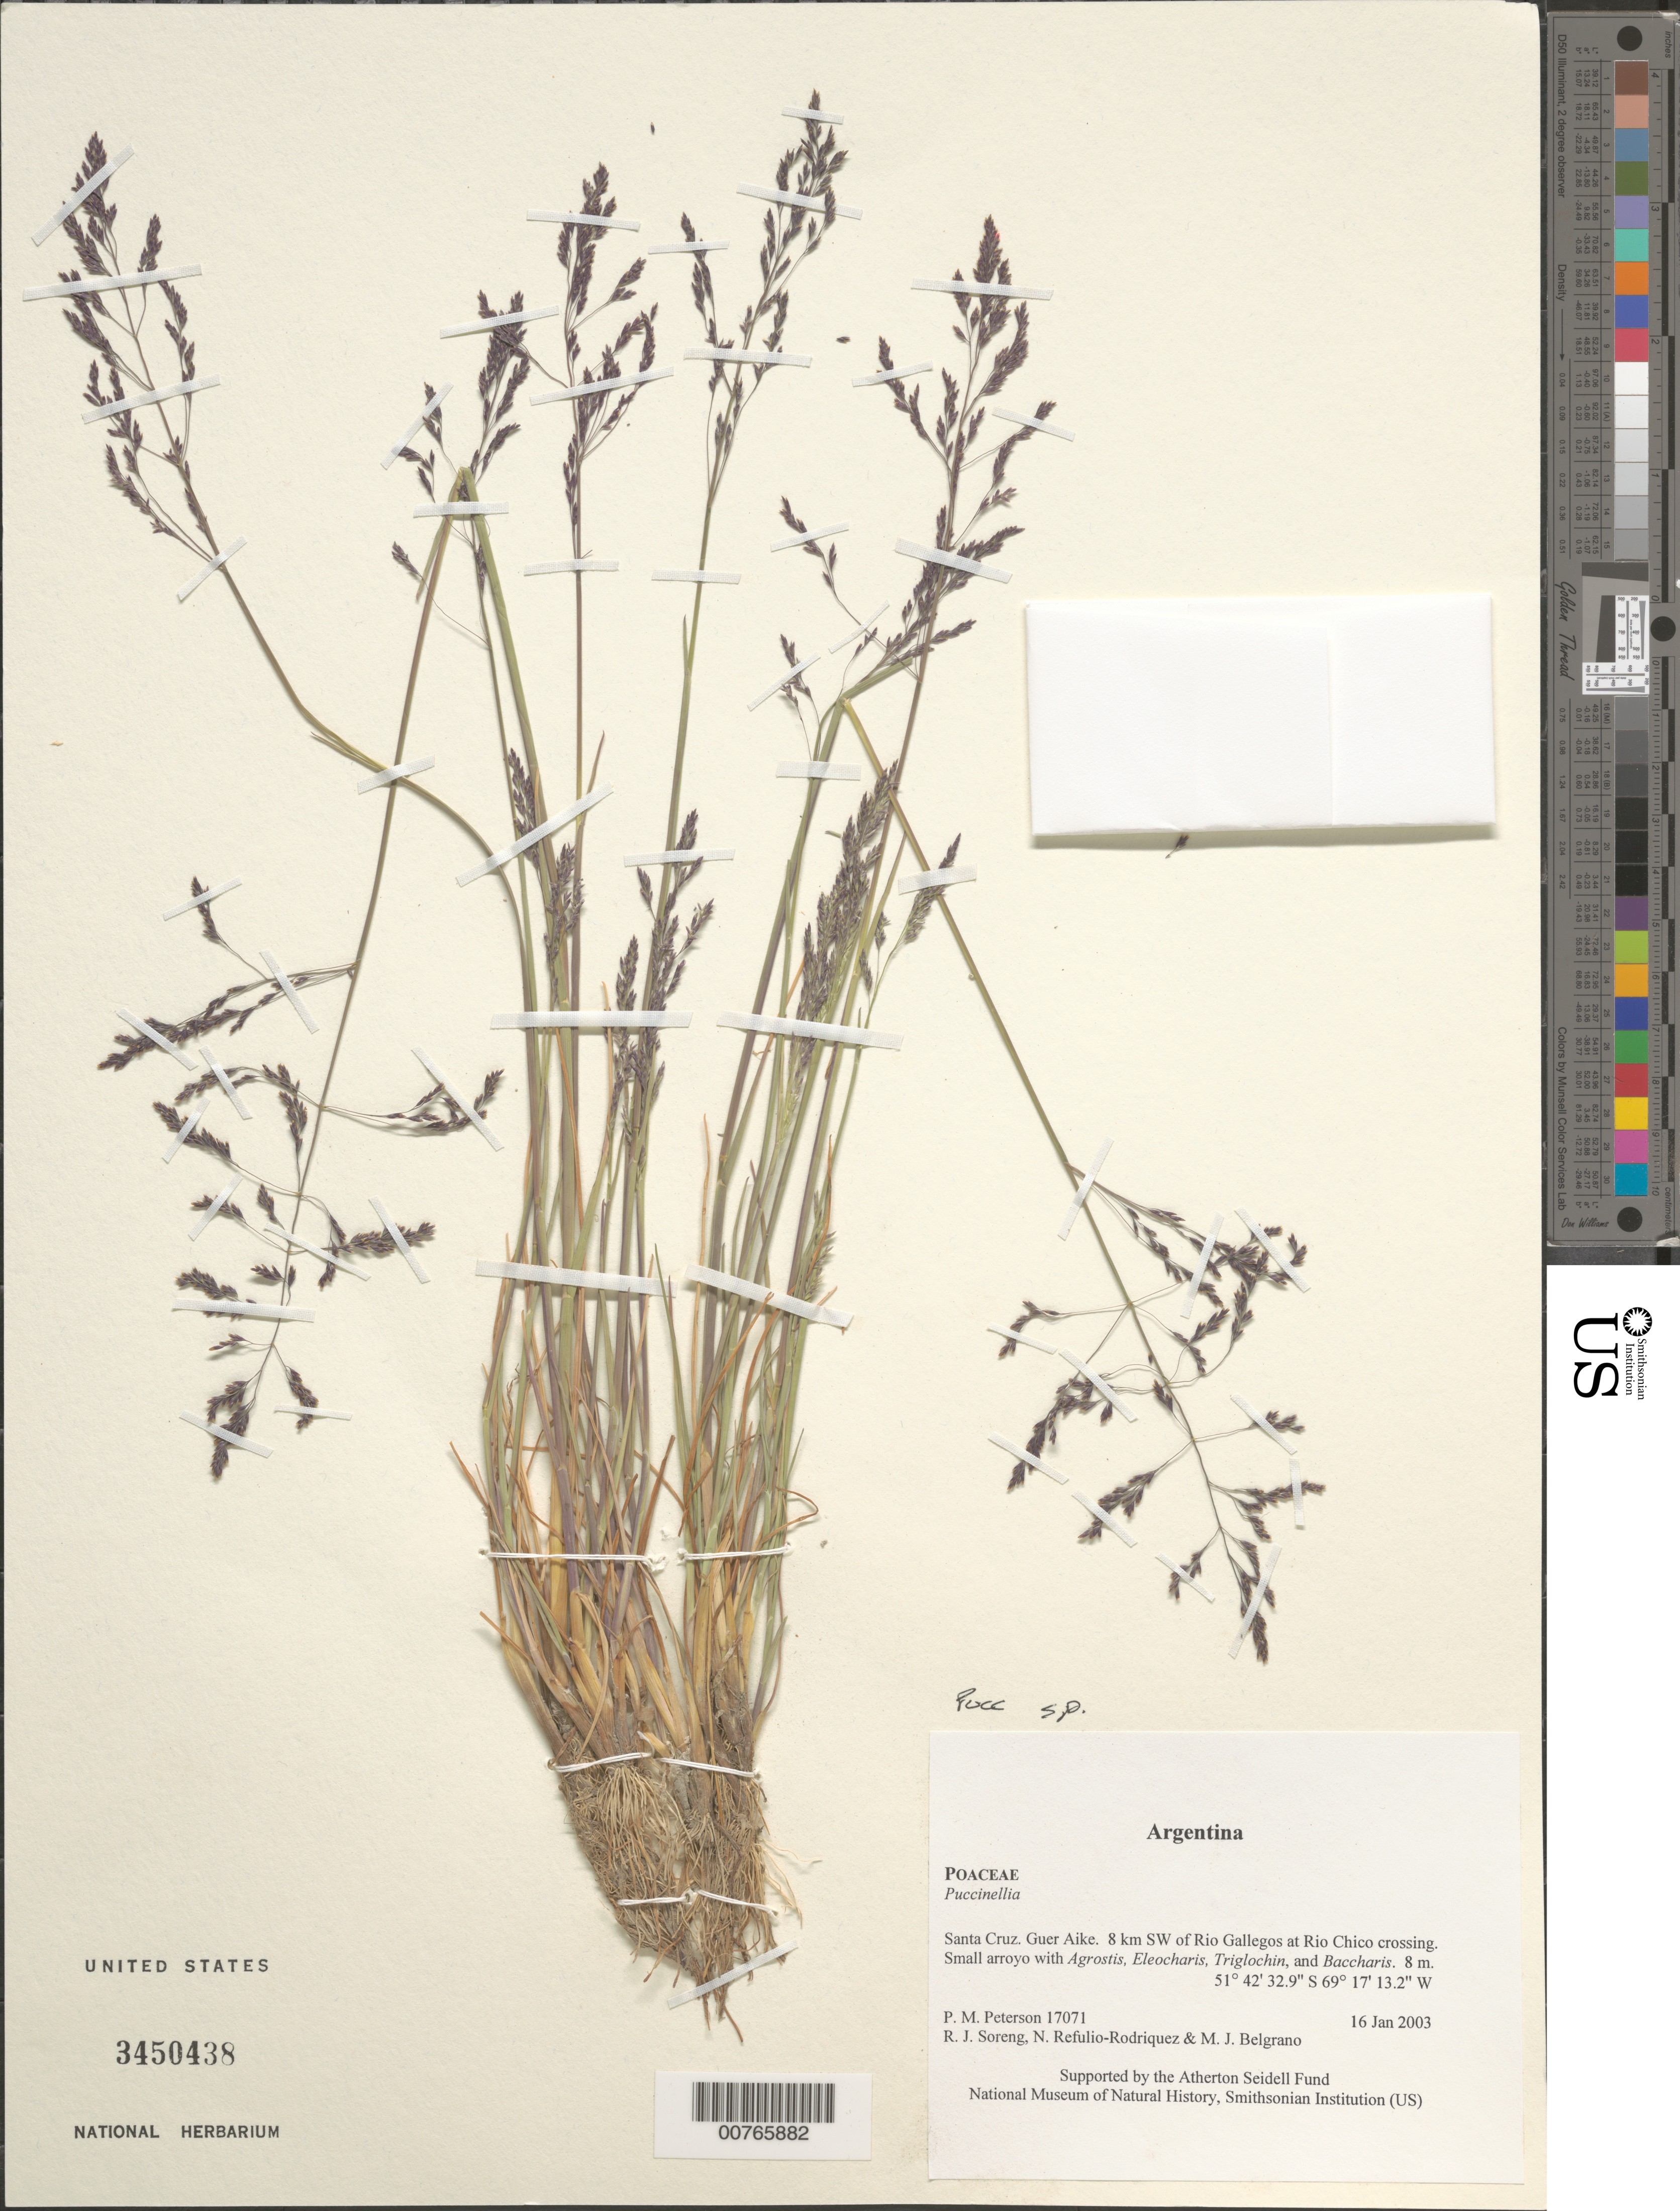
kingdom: Plantae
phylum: Tracheophyta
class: Liliopsida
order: Poales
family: Poaceae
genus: Puccinellia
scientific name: Puccinellia sp.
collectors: P. M. Peterson, R. J. Soreng, N. Refulio-Rodríguez & M. Belgrano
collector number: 17071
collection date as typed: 16 Jan 2003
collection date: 2003-01-16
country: Argentina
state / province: Santa Cruz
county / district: Guer Aike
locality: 8 km SW of Rio Gallegos at Rio Chico crossing. Small arroyo with Agrostis, Eleocharis, Triglochin, and Baccharis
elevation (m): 8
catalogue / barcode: US 3450438